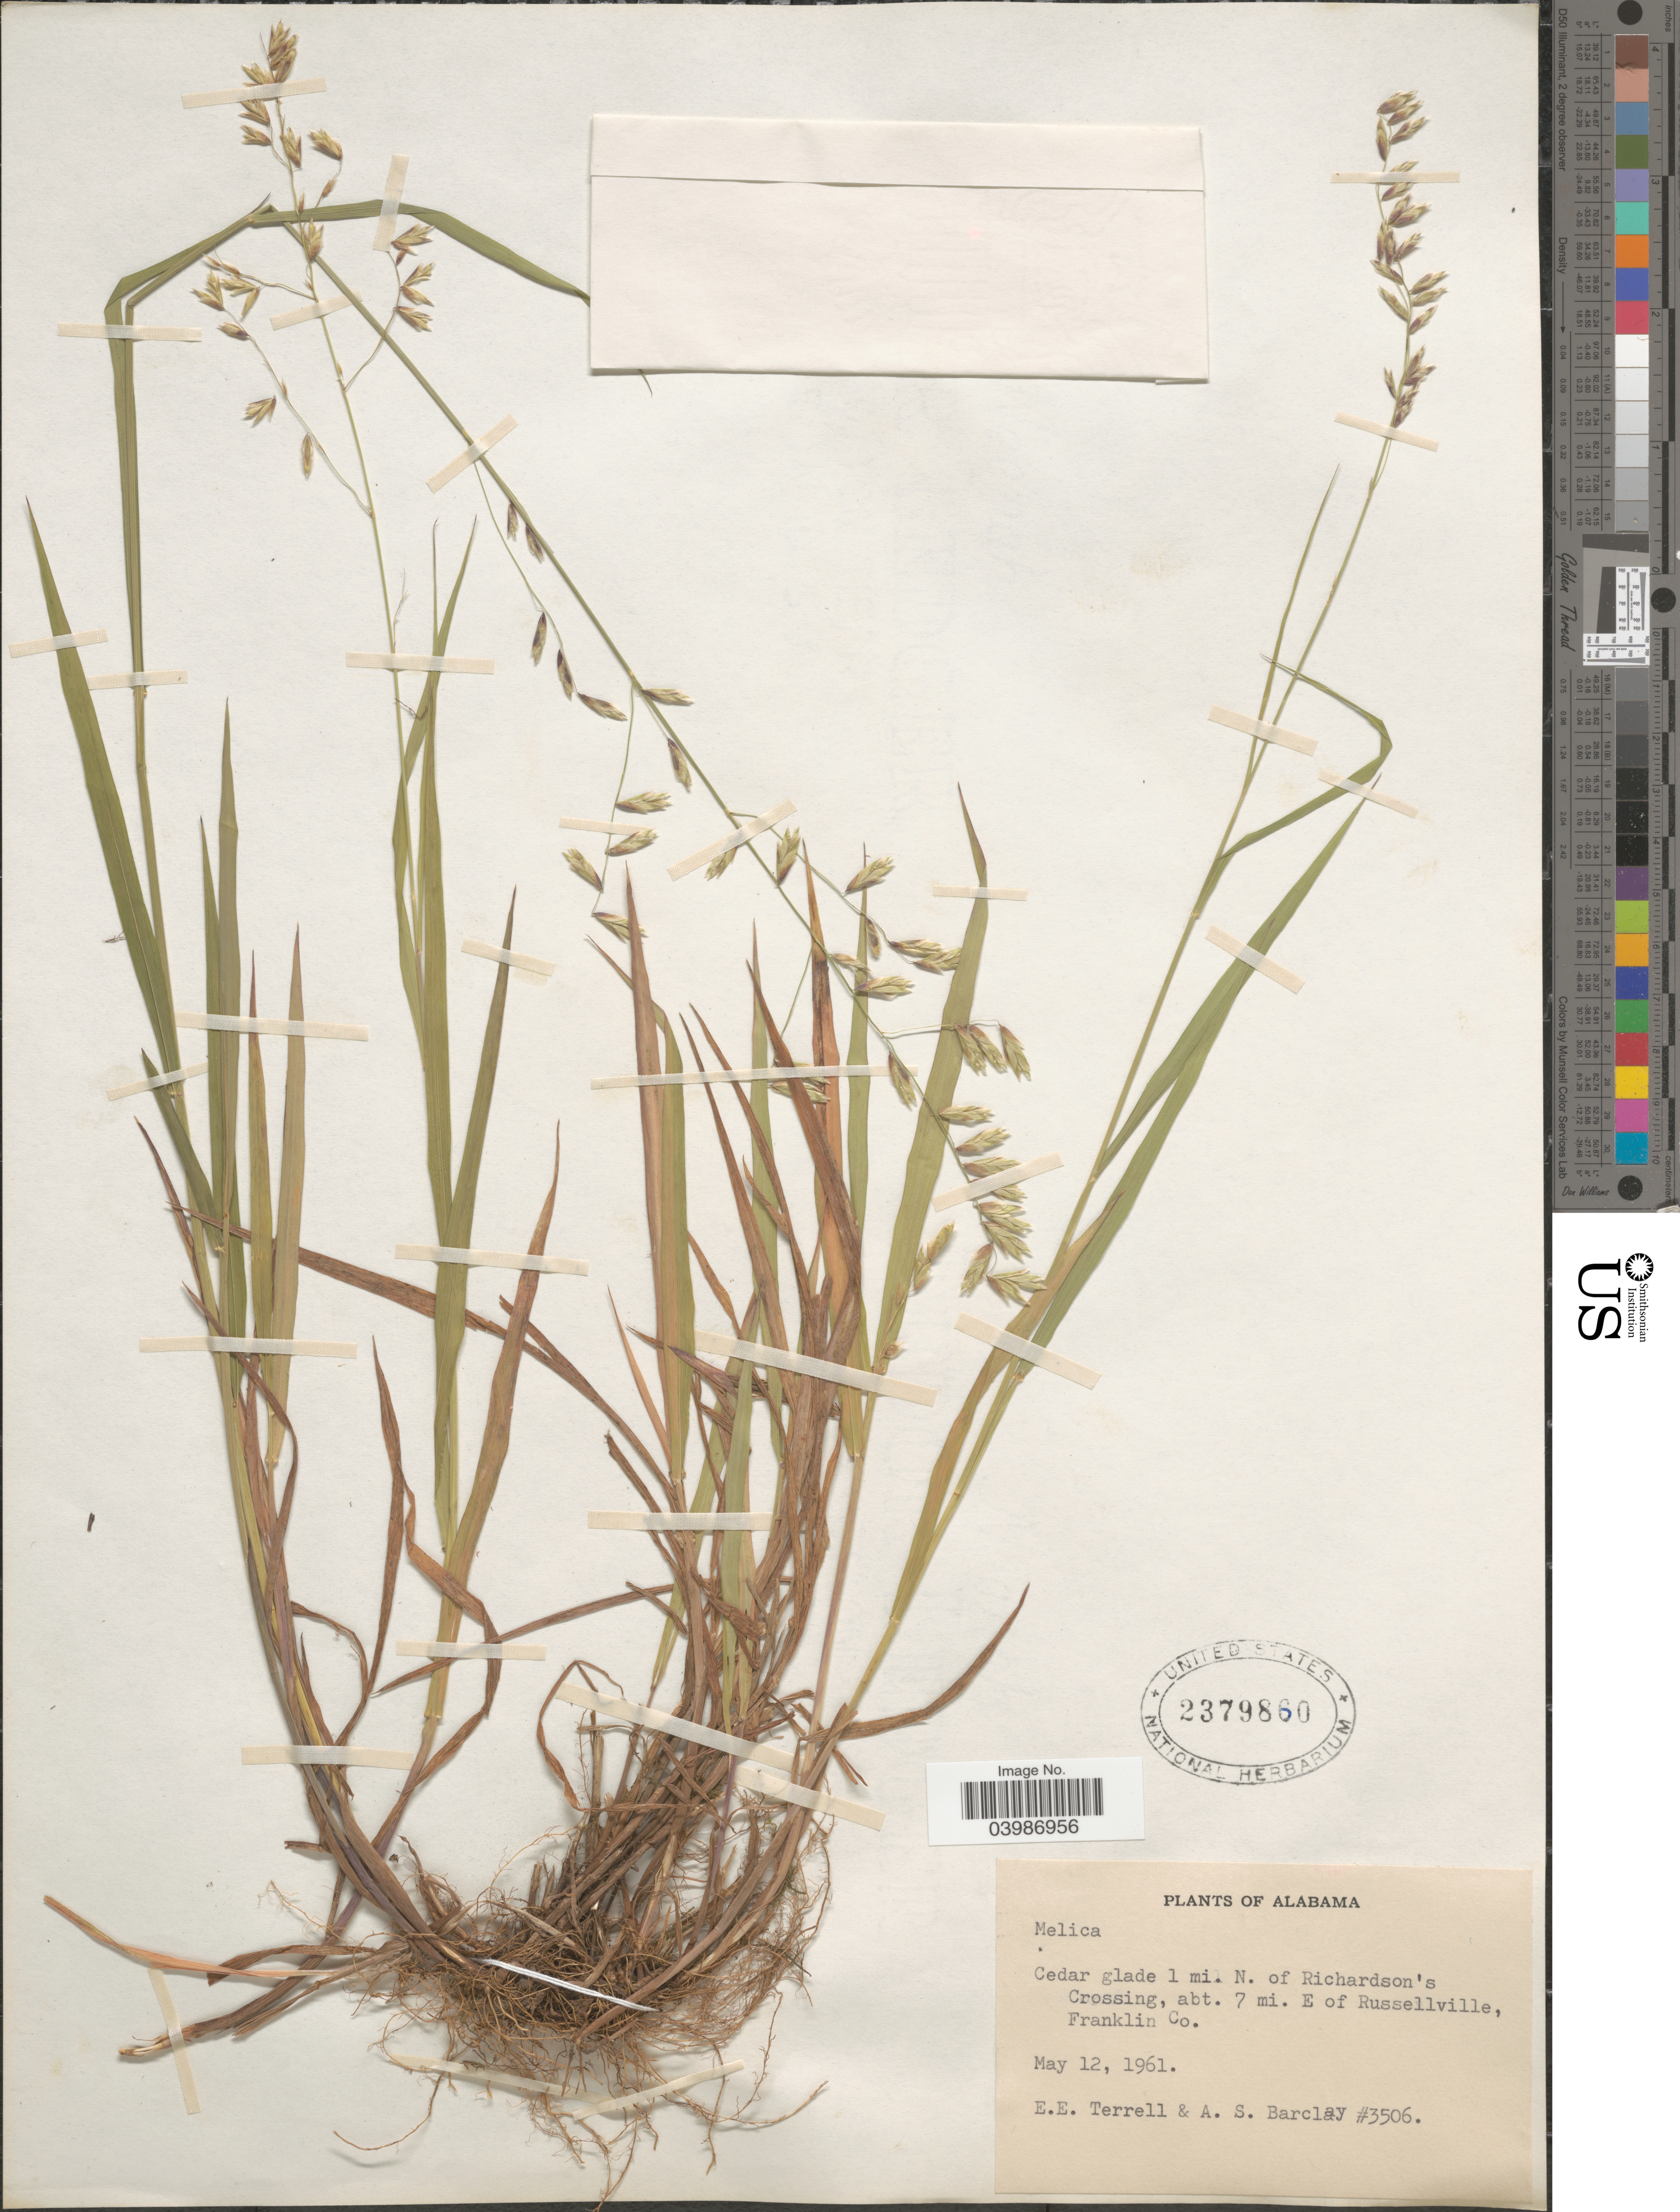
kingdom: Plantae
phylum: Tracheophyta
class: Liliopsida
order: Poales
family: Poaceae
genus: Melica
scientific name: Melica sp.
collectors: E. E. Terrell & A. S. Barclay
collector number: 3506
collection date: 1961-05-12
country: United States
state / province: Alabama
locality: Cedar glade 1 mi. N. of Richardson's Crossing, abt. 7 mi. E of Russellville, Franklin Co.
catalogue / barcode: US 2379860